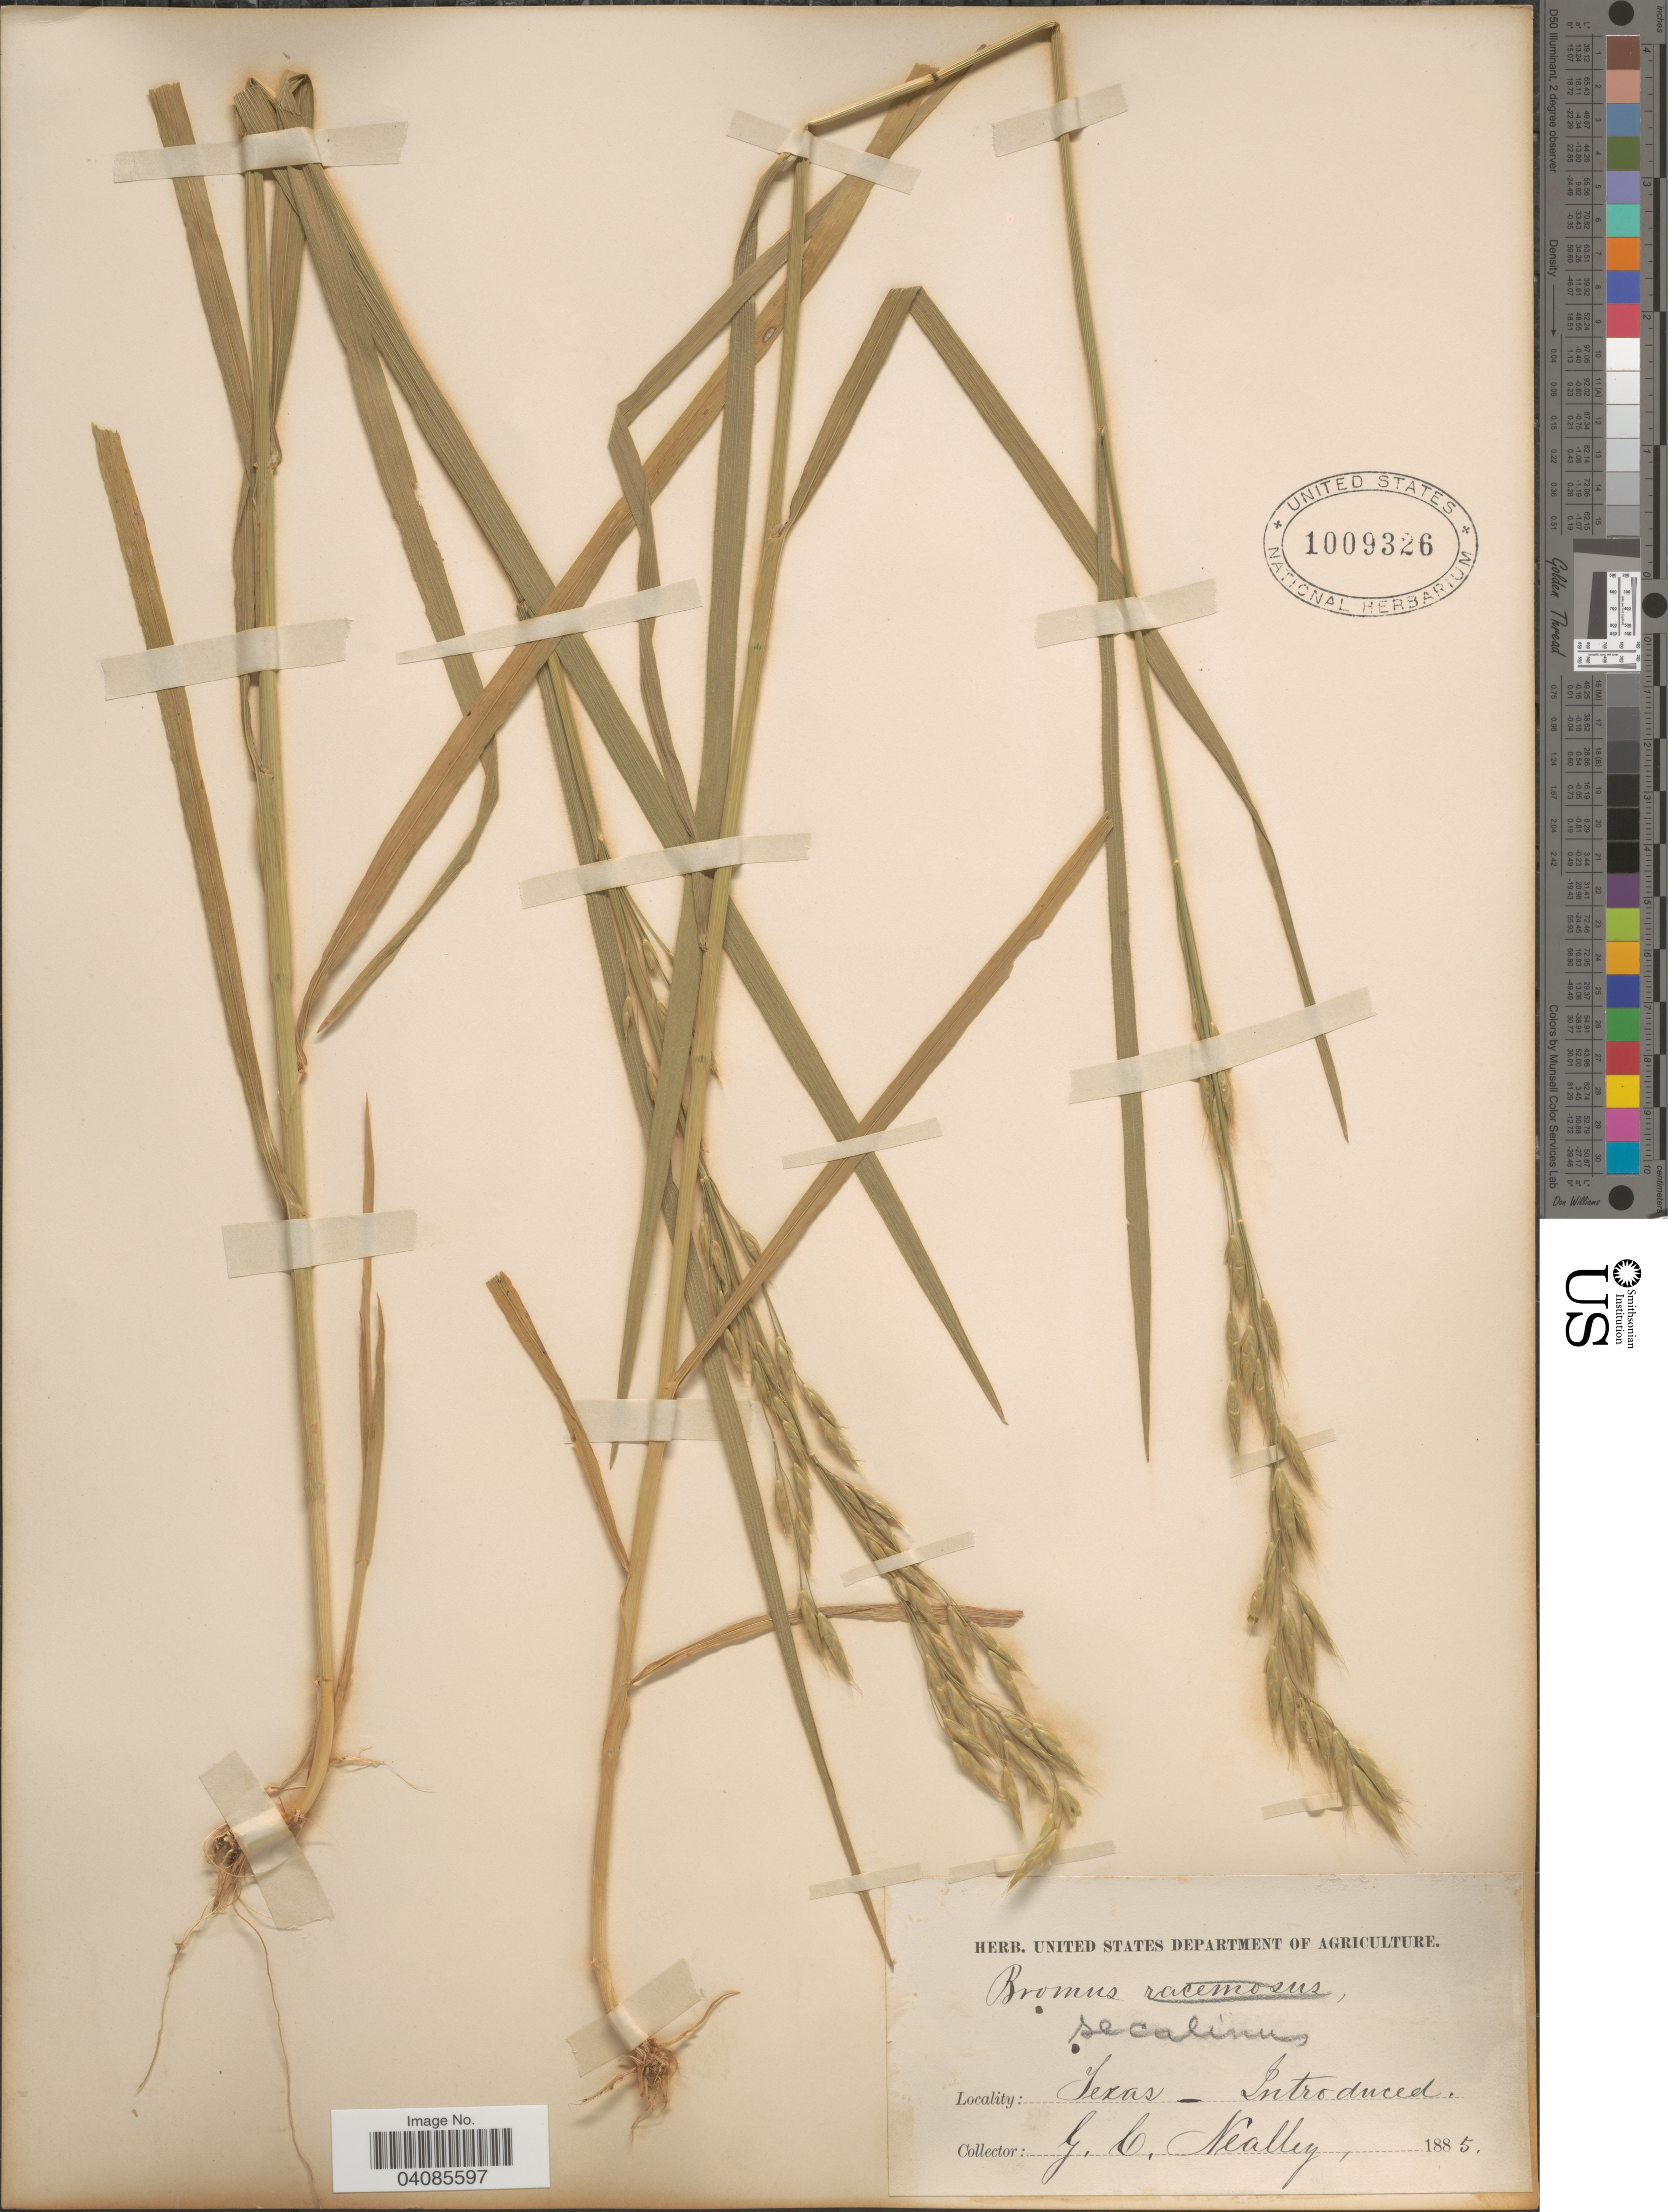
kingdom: Plantae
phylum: Tracheophyta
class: Liliopsida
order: Poales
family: Poaceae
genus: Bromus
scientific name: Bromus sitchensis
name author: Trin. in Bong.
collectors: G. C. Nealley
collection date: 1885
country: United States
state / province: Texas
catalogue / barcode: US 1009326